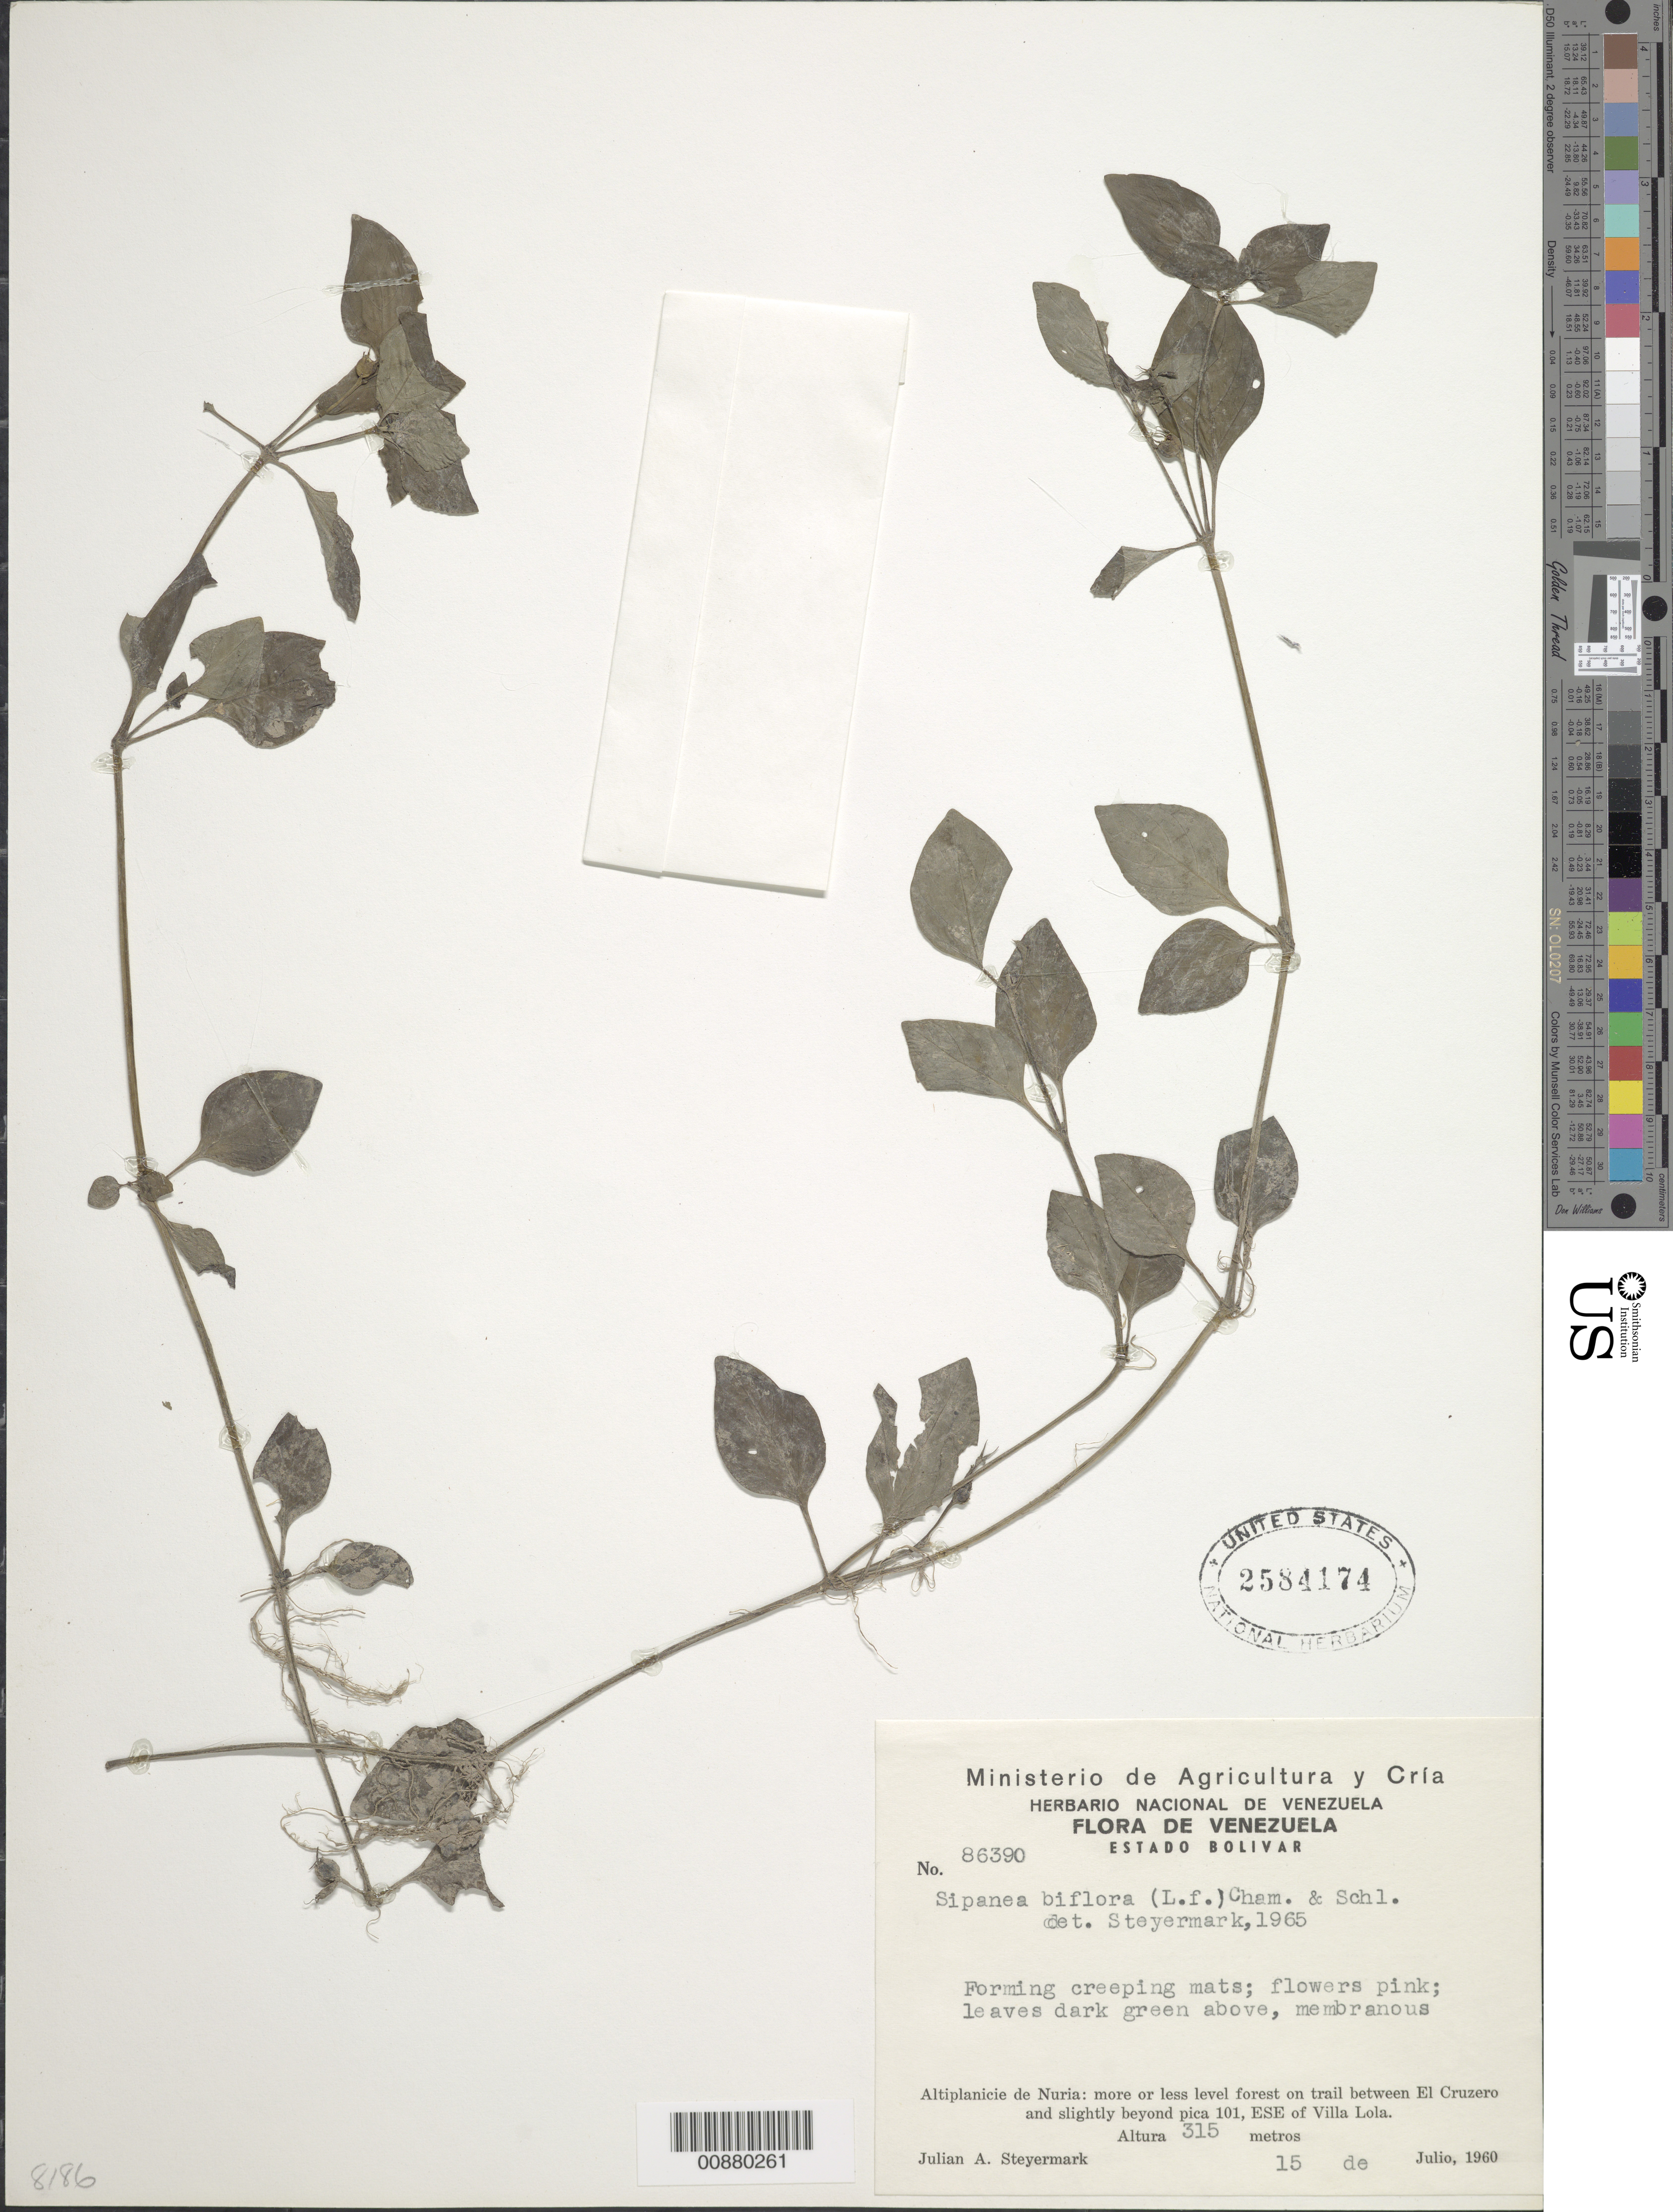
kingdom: Plantae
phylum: Tracheophyta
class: Magnoliopsida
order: Gentianales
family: Rubiaceae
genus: Sipanea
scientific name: Sipanea biflora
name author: (L. f.) Cham. & Schltdl.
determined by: Steyermark, Julian A., (VEN)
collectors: J. Steyermark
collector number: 86390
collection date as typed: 15-Jul-60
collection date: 1960-07-15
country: Venezuela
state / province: Bolívar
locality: Altiplanicie de Nuria, trail between El Cruzero and pk 101, ESE of Villa Lola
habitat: More or less level forest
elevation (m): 315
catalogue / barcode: US 2584174